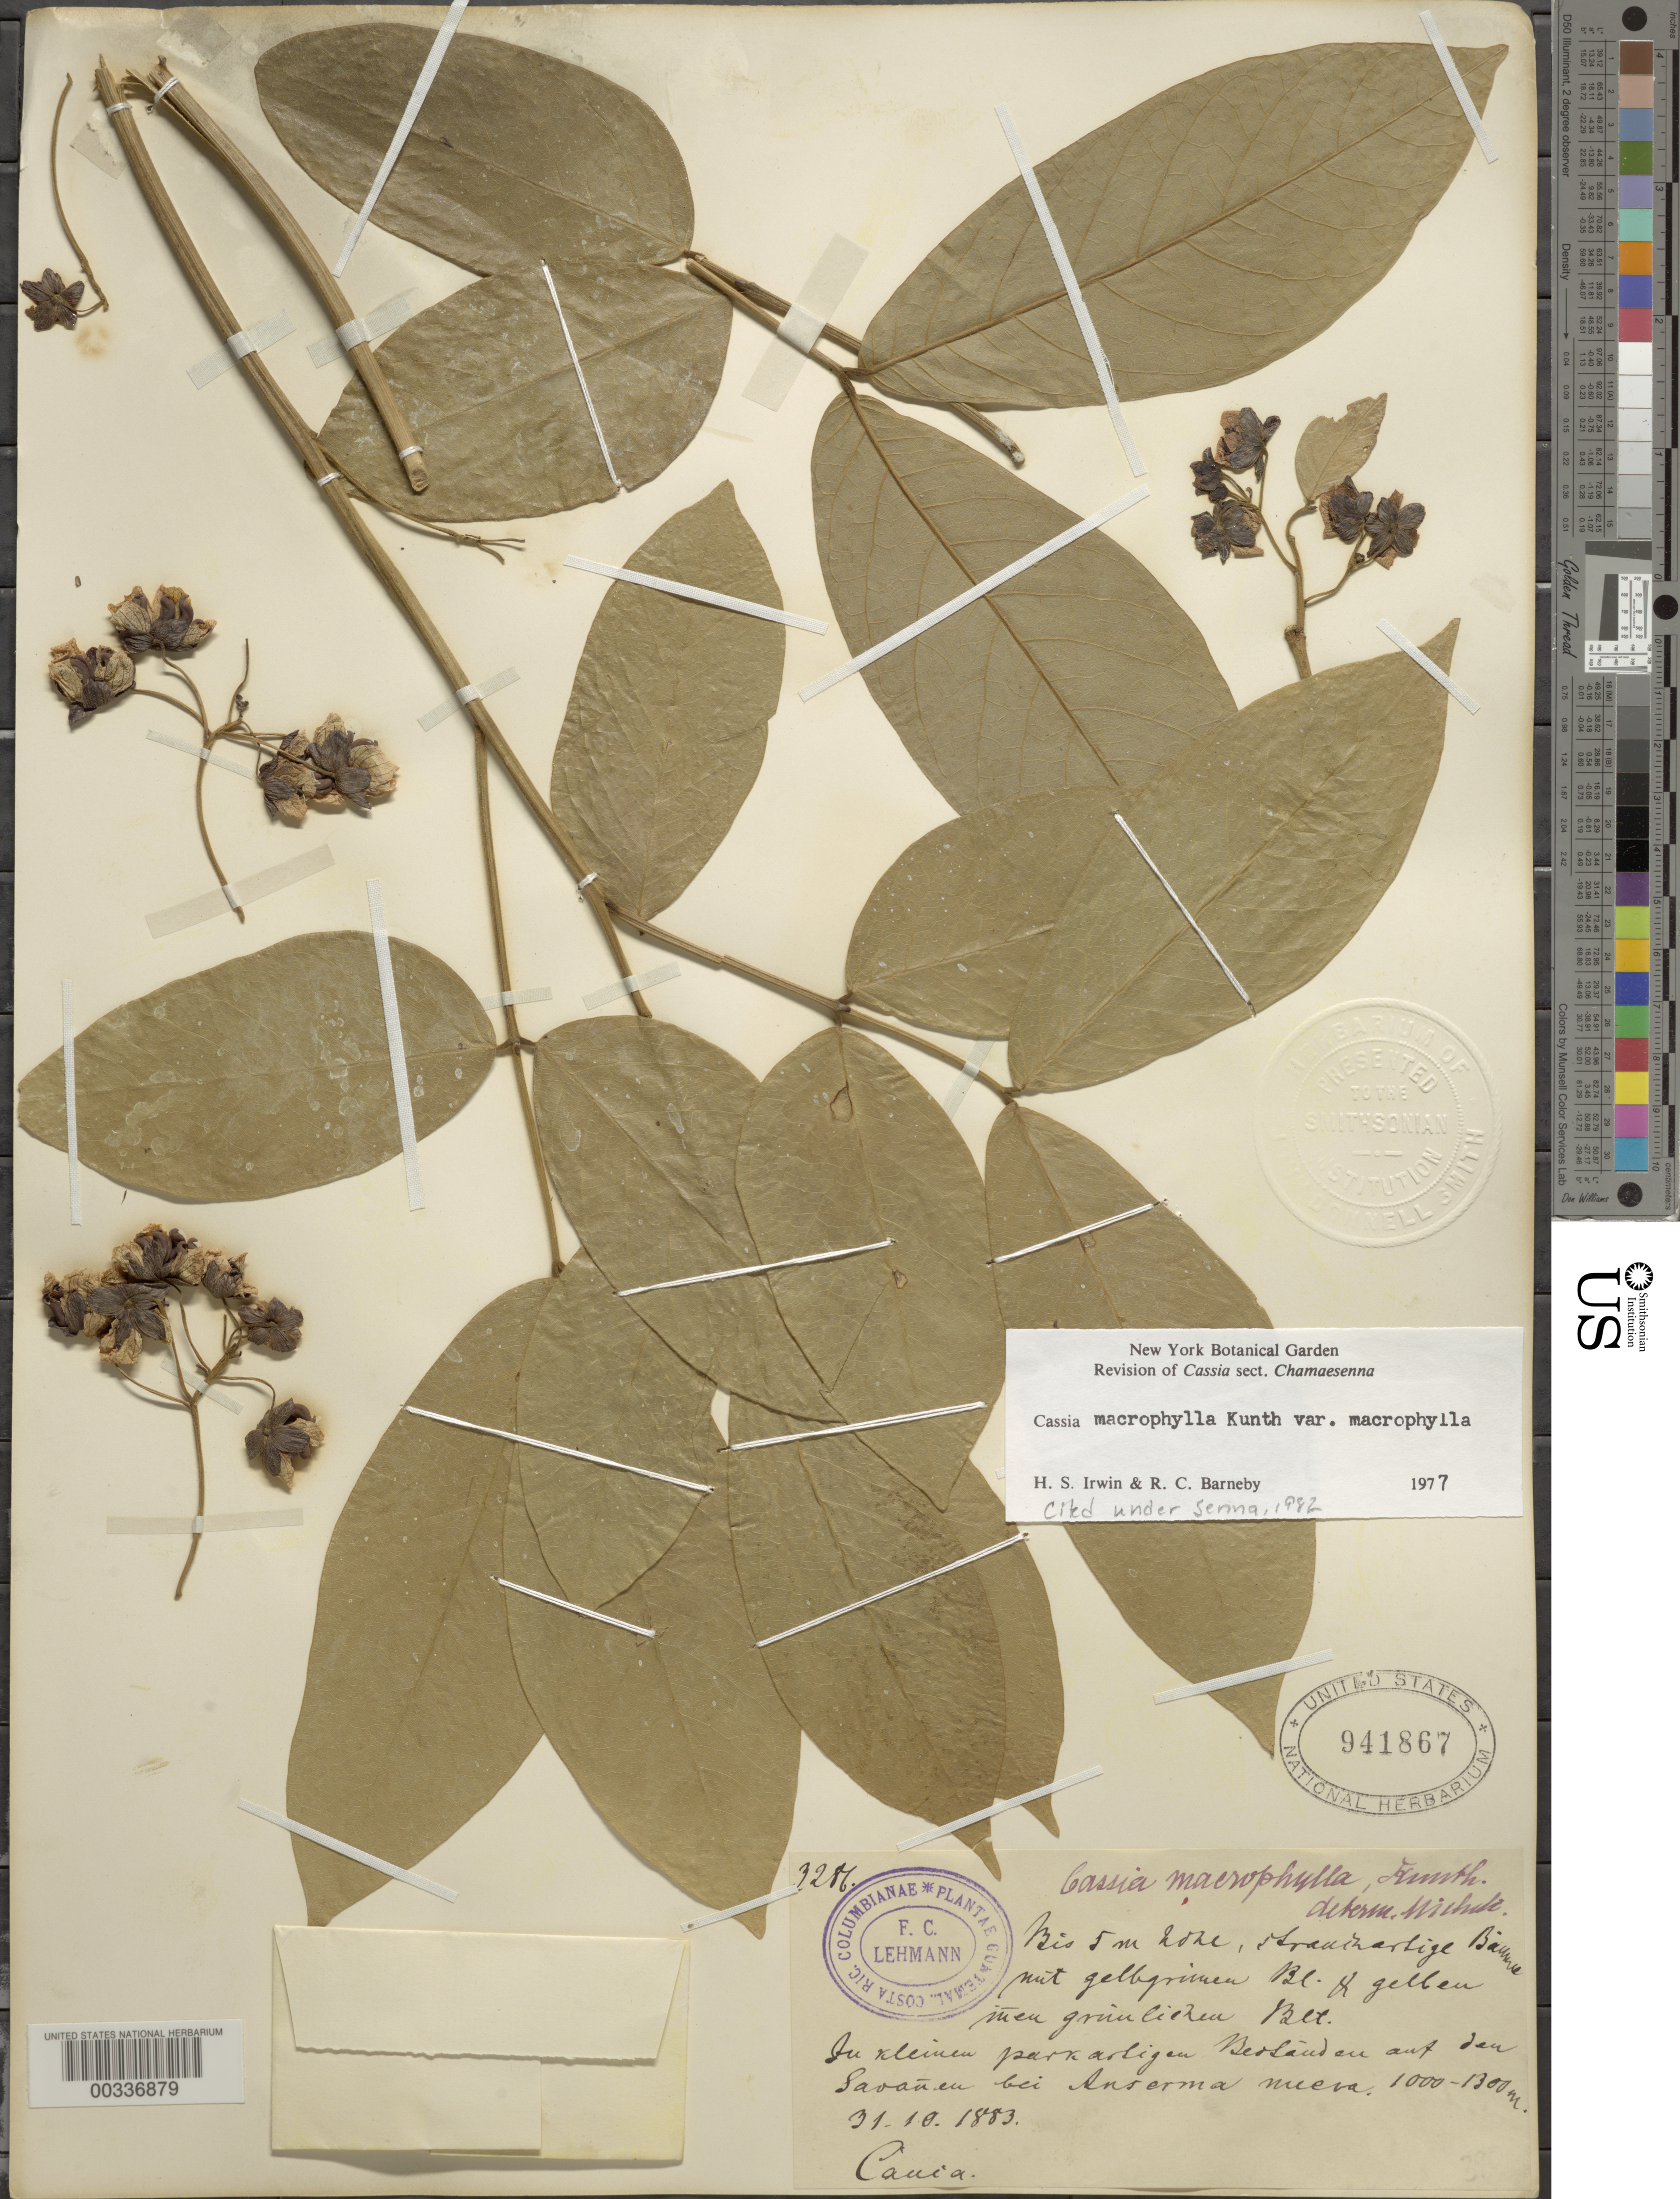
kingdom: Plantae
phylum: Tracheophyta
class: Magnoliopsida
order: Fabales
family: Fabaceae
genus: Senna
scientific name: Senna macrophylla var. macrophylla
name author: (Kunth) H.S. Irwin & Barneby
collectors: F. C. Lehmann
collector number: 3286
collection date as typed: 31 Oct 1883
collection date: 1883-10-31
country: Colombia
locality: Anserma Nueva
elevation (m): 1000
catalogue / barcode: US 941867